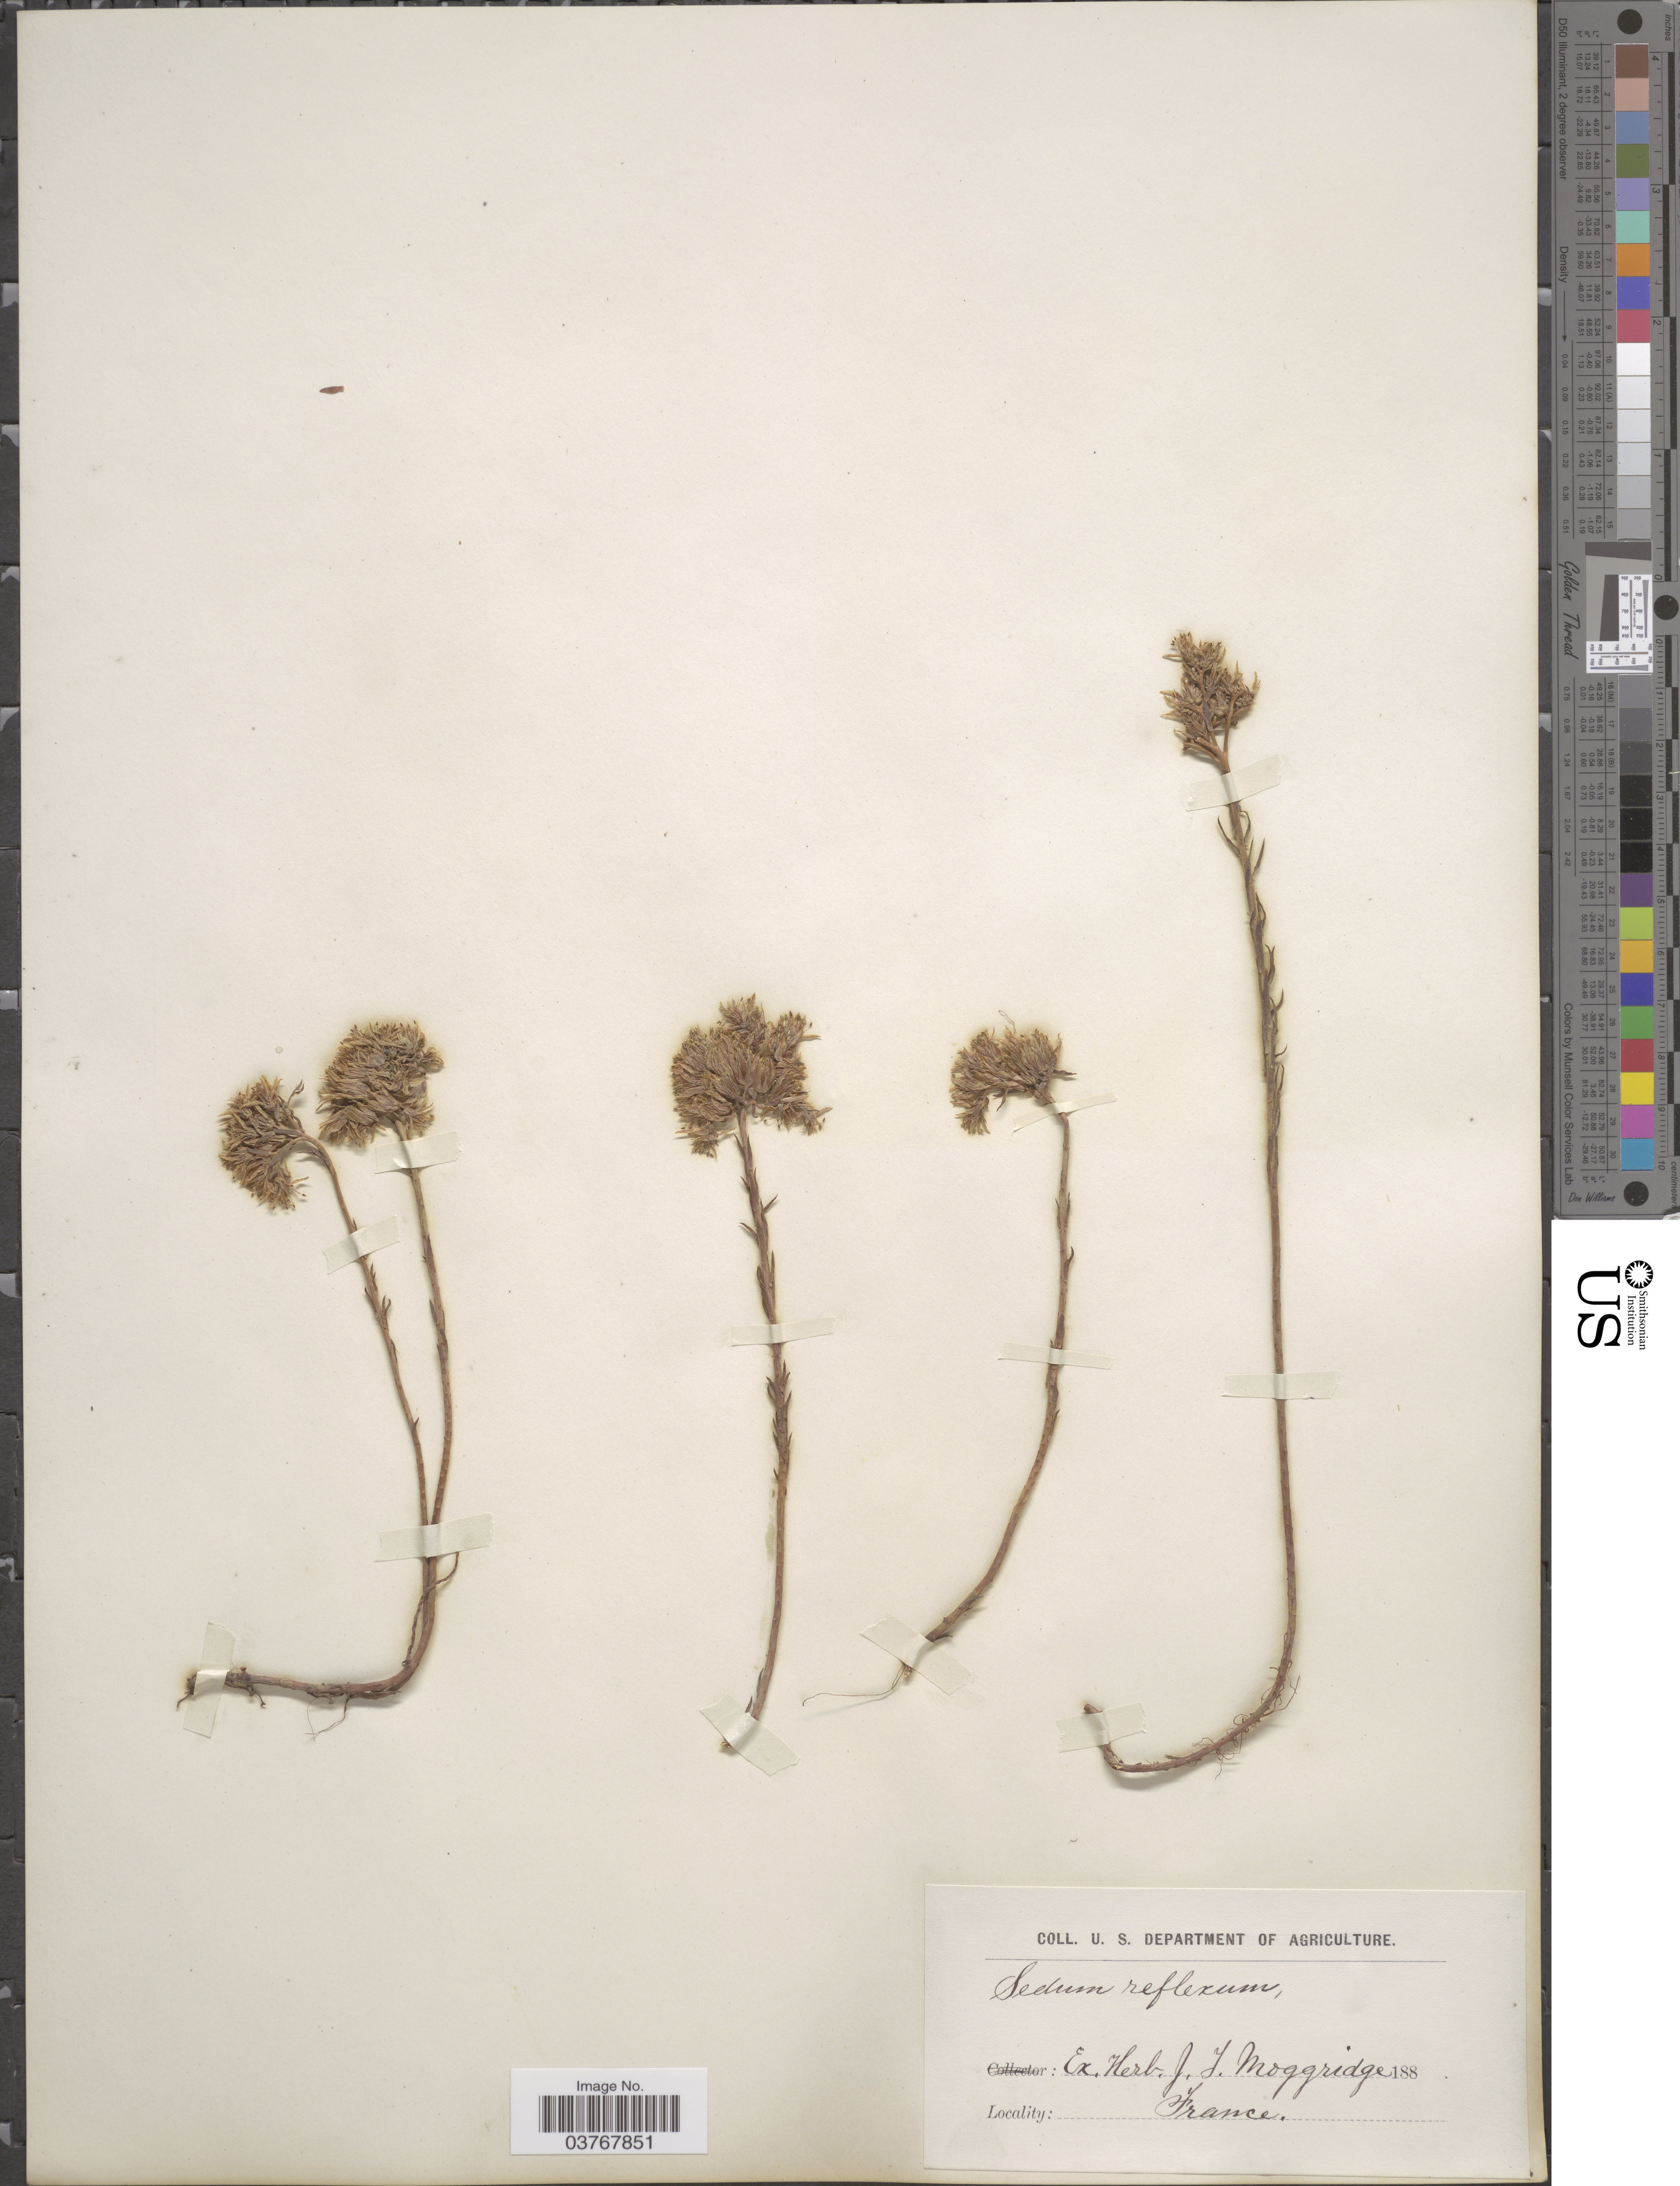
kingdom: Plantae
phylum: Tracheophyta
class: Magnoliopsida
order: Saxifragales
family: Crassulaceae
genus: Petrosedum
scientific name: Petrosedum rupestre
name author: (L.) P.V. Heath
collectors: U.S. Department of Agriculture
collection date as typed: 188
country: France